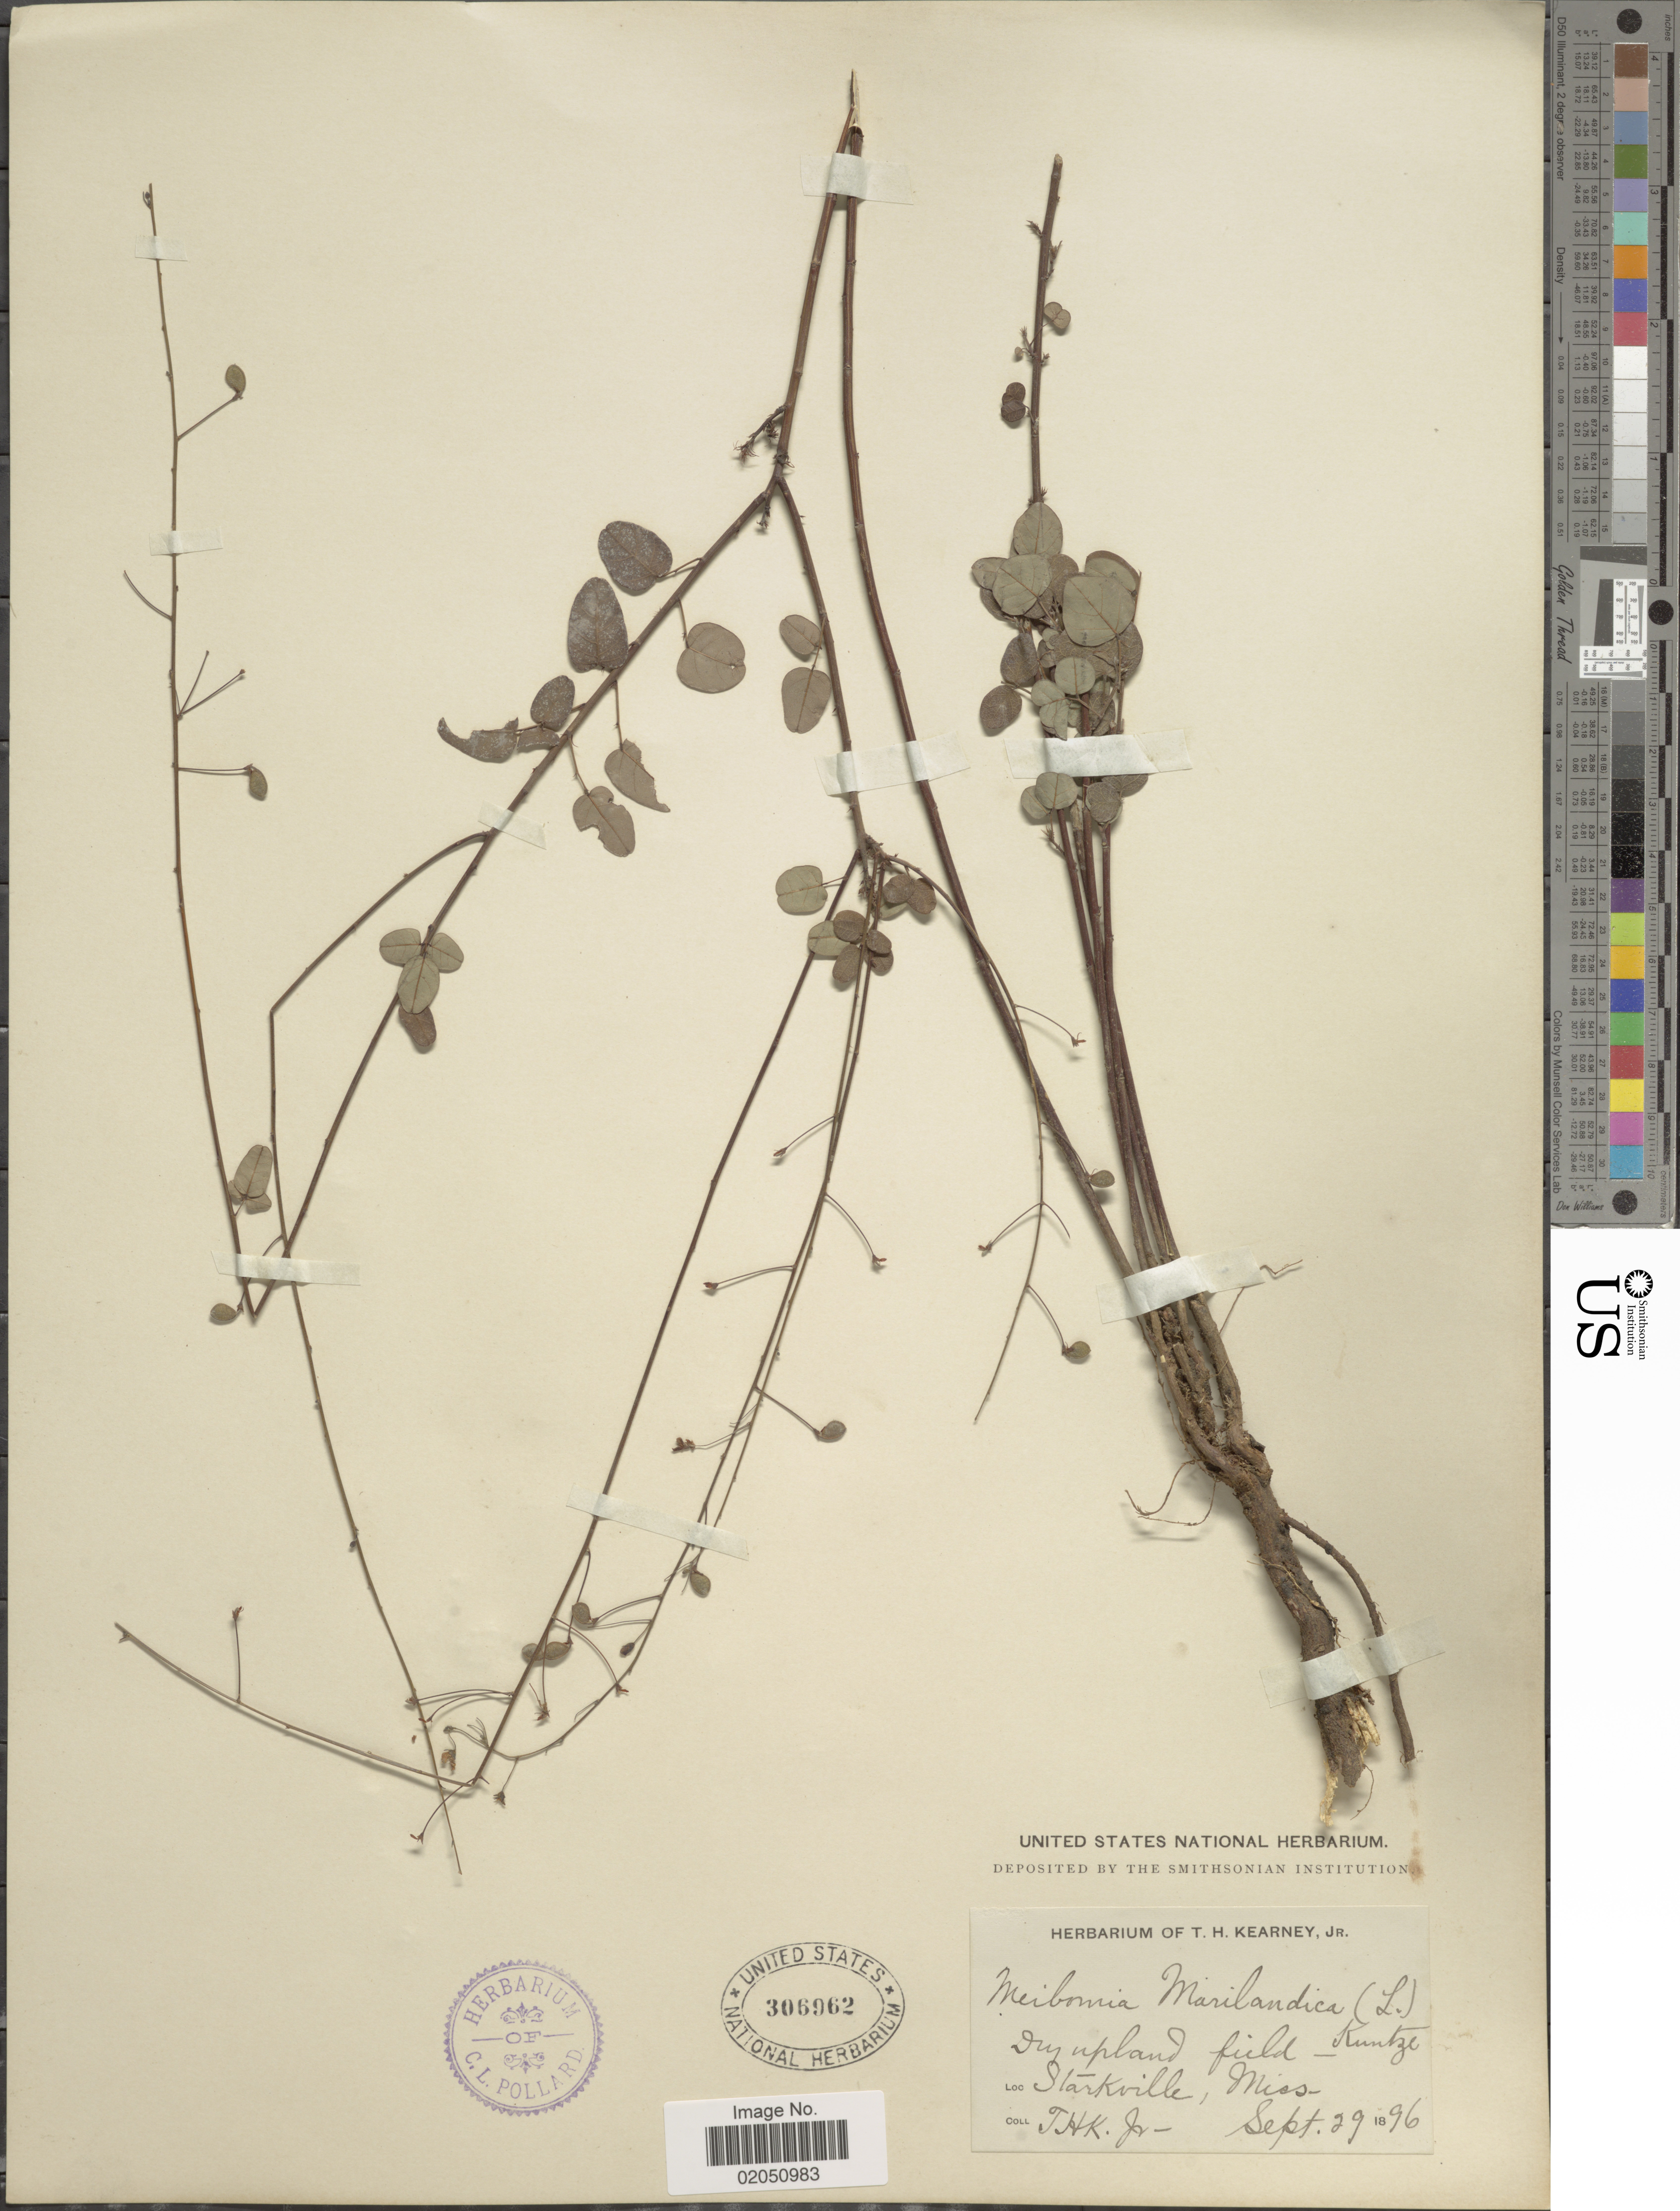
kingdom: Plantae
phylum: Tracheophyta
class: Magnoliopsida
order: Fabales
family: Fabaceae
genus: Desmodium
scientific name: Desmodium marilandicum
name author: Darl.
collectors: T. H. Kearney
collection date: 1896-09-29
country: United States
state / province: Mississippi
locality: Dry upland field - Starkville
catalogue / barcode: US 306962